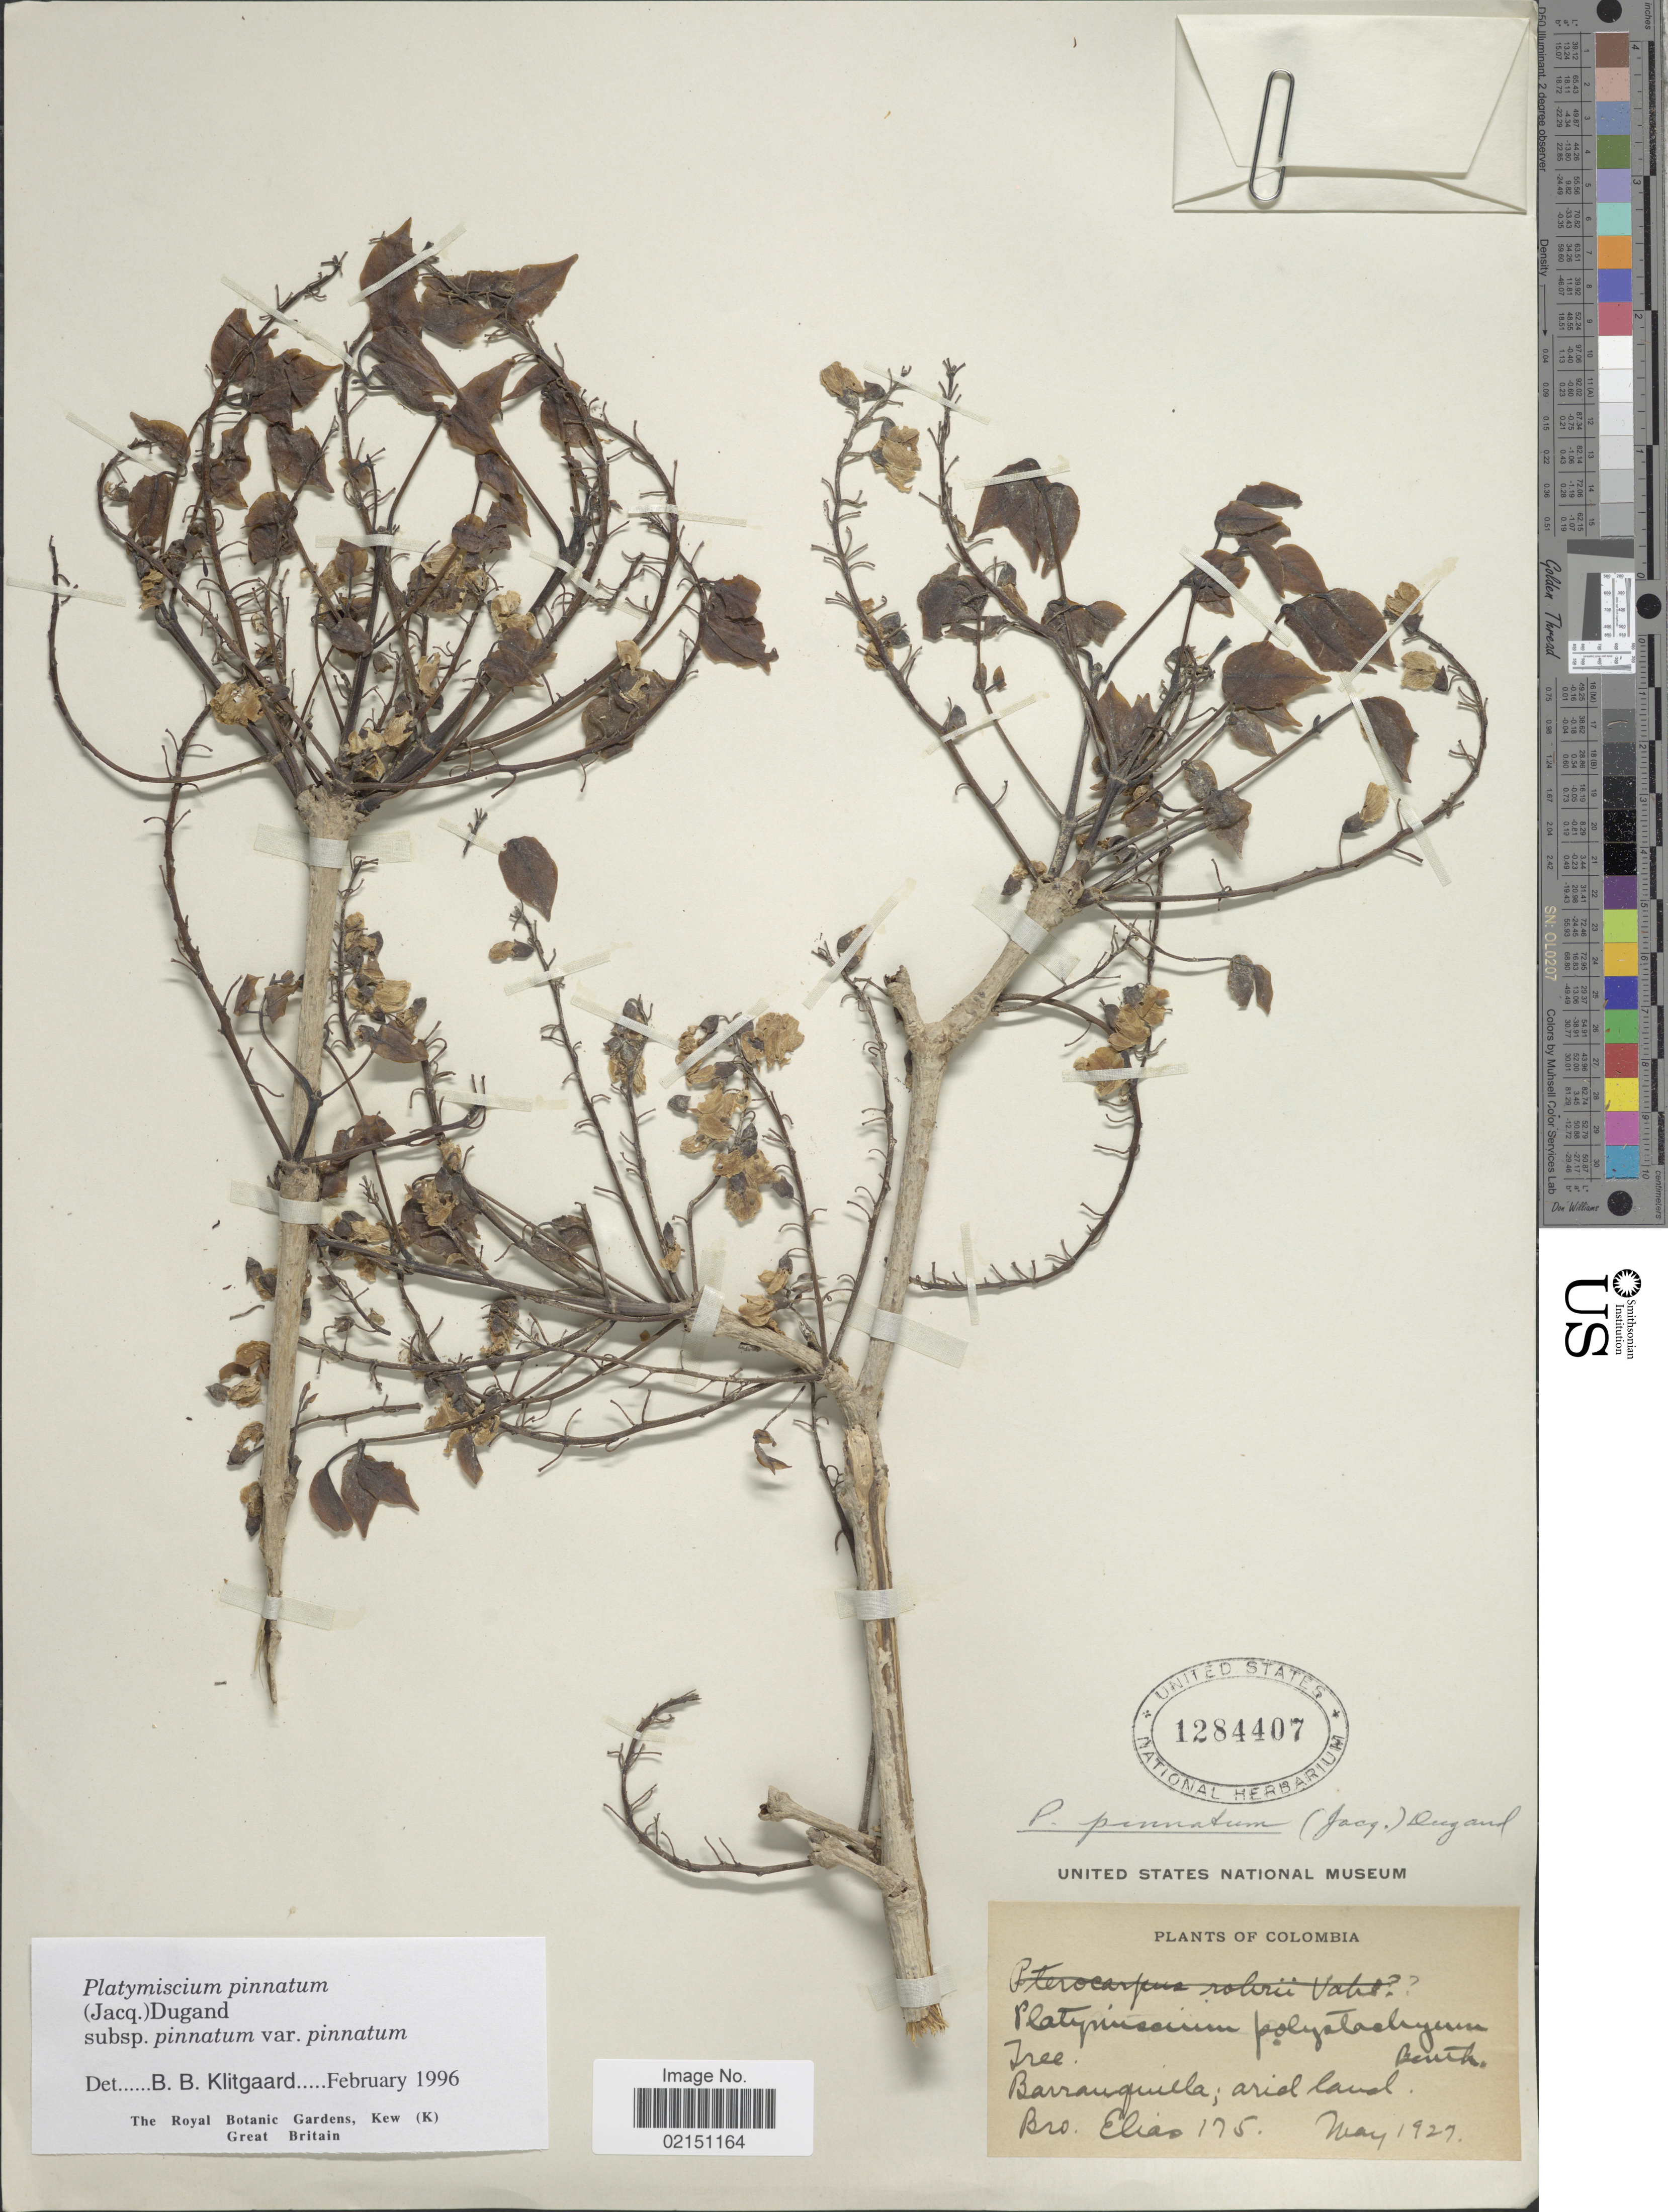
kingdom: Plantae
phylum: Tracheophyta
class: Magnoliopsida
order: Fabales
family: Fabaceae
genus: Platymiscium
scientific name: Platymiscium pinnatum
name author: (Jacq.) Dugand G.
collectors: Bro. Elias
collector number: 175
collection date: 1927-05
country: Colombia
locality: Barranquilla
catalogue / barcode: US 1284407